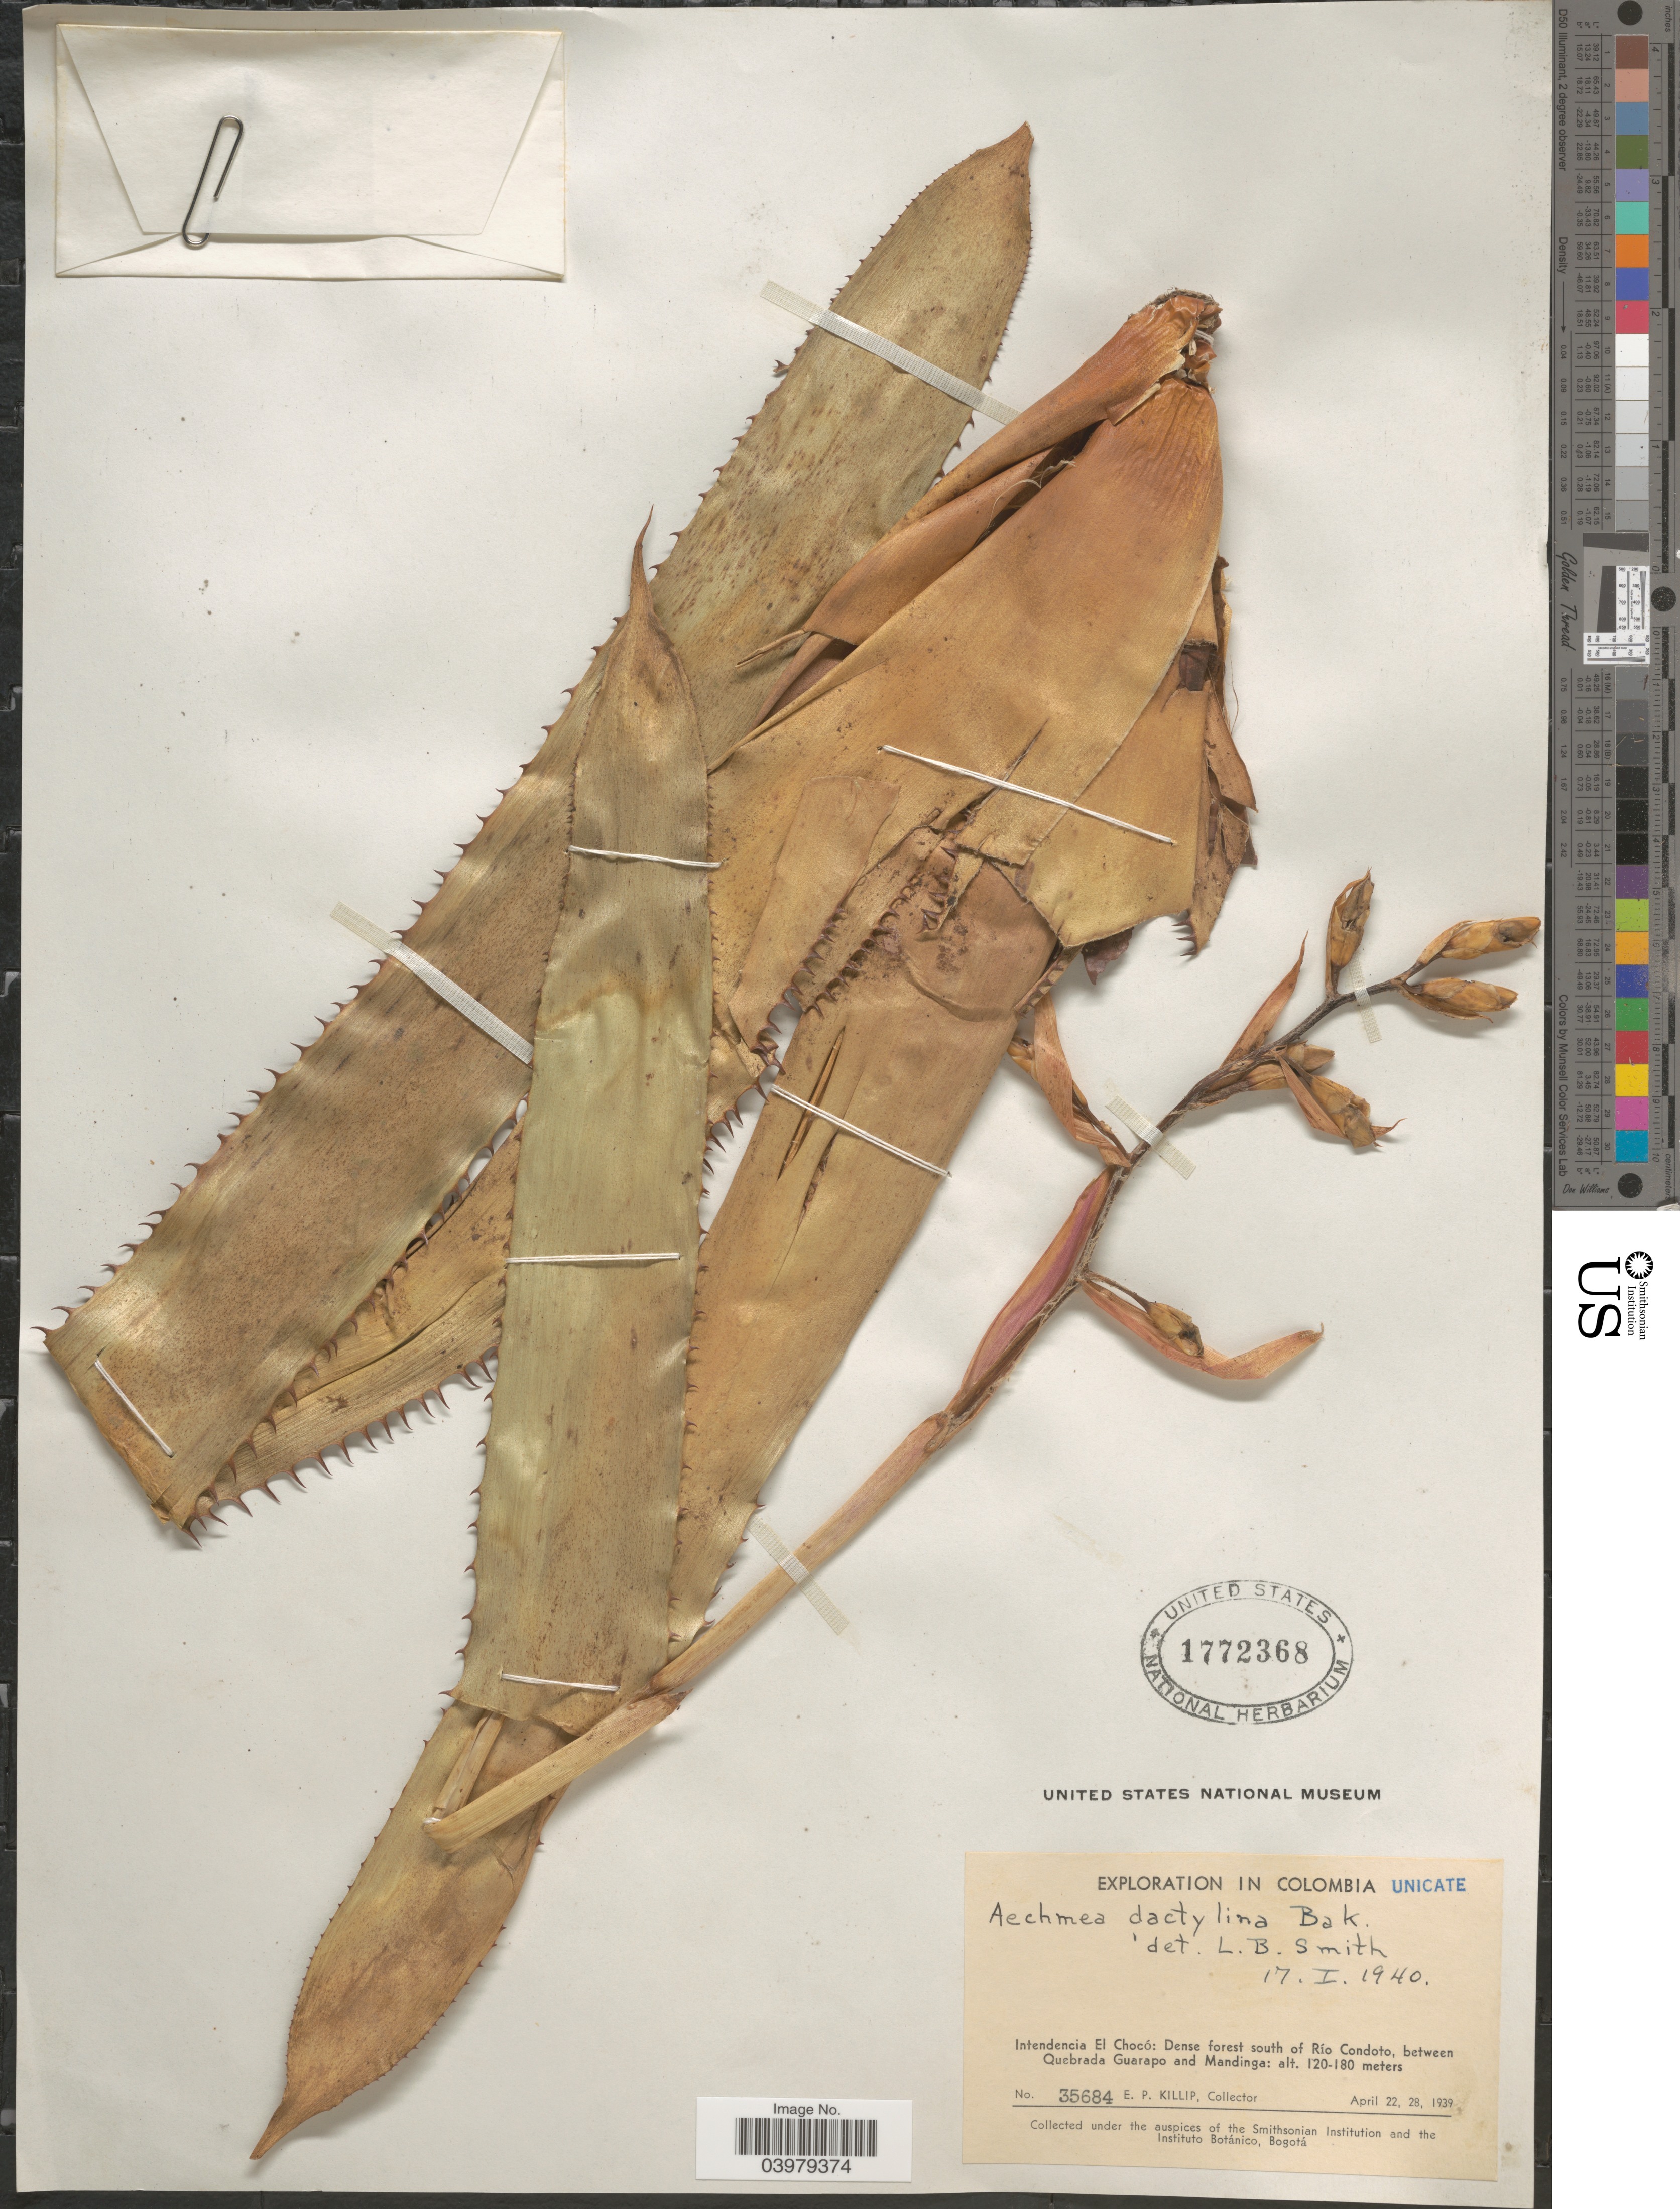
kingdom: Plantae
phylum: Tracheophyta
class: Liliopsida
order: Poales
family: Bromeliaceae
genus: Aechmea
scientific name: Aechmea dactylina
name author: Baker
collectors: E. P. Killip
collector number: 35684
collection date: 1939-04-22/1939-04-28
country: Colombia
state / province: Chocó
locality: Intendencia El Chocó: Dense forest south of Río Condoto, between Quebrada Guarapo and Mandinga.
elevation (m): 120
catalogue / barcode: US 1772368